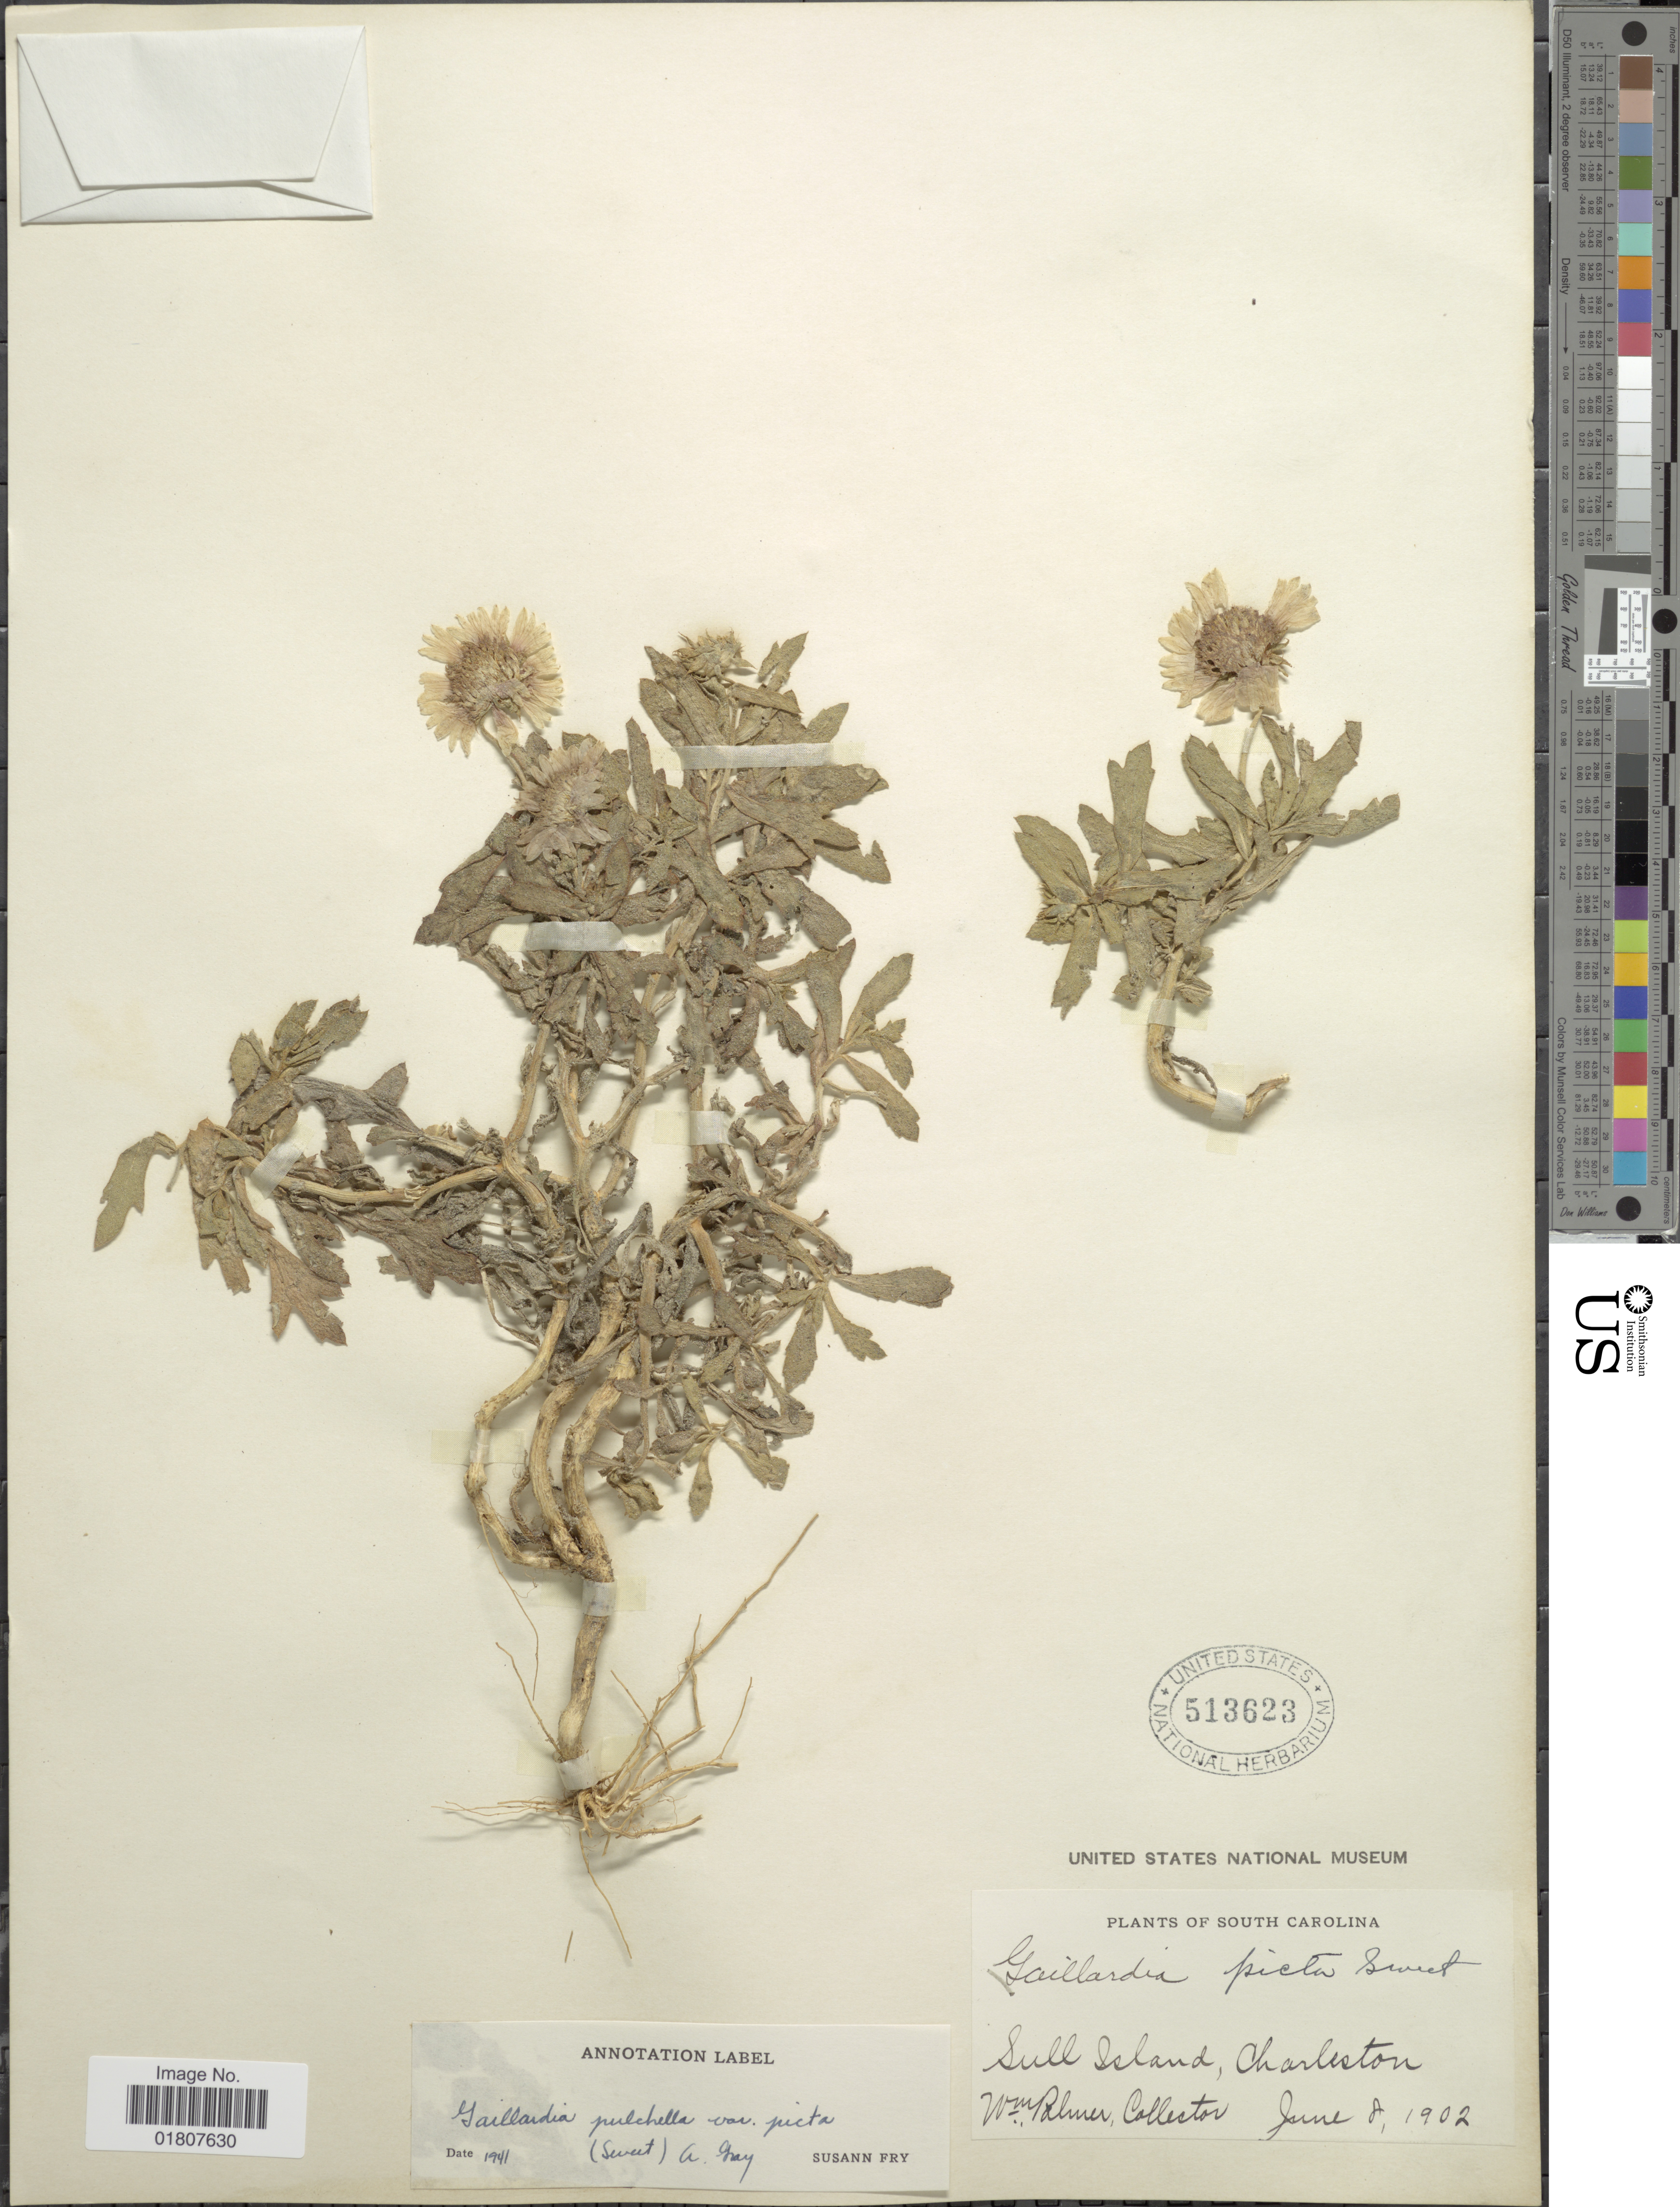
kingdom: Plantae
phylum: Tracheophyta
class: Magnoliopsida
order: Asterales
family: Asteraceae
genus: Gaillardia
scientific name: Gaillardia pulchella var. picta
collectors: W. Palmer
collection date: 1902-06-08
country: United States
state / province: South Carolina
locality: Sull Island, Charleston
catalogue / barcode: US 513623